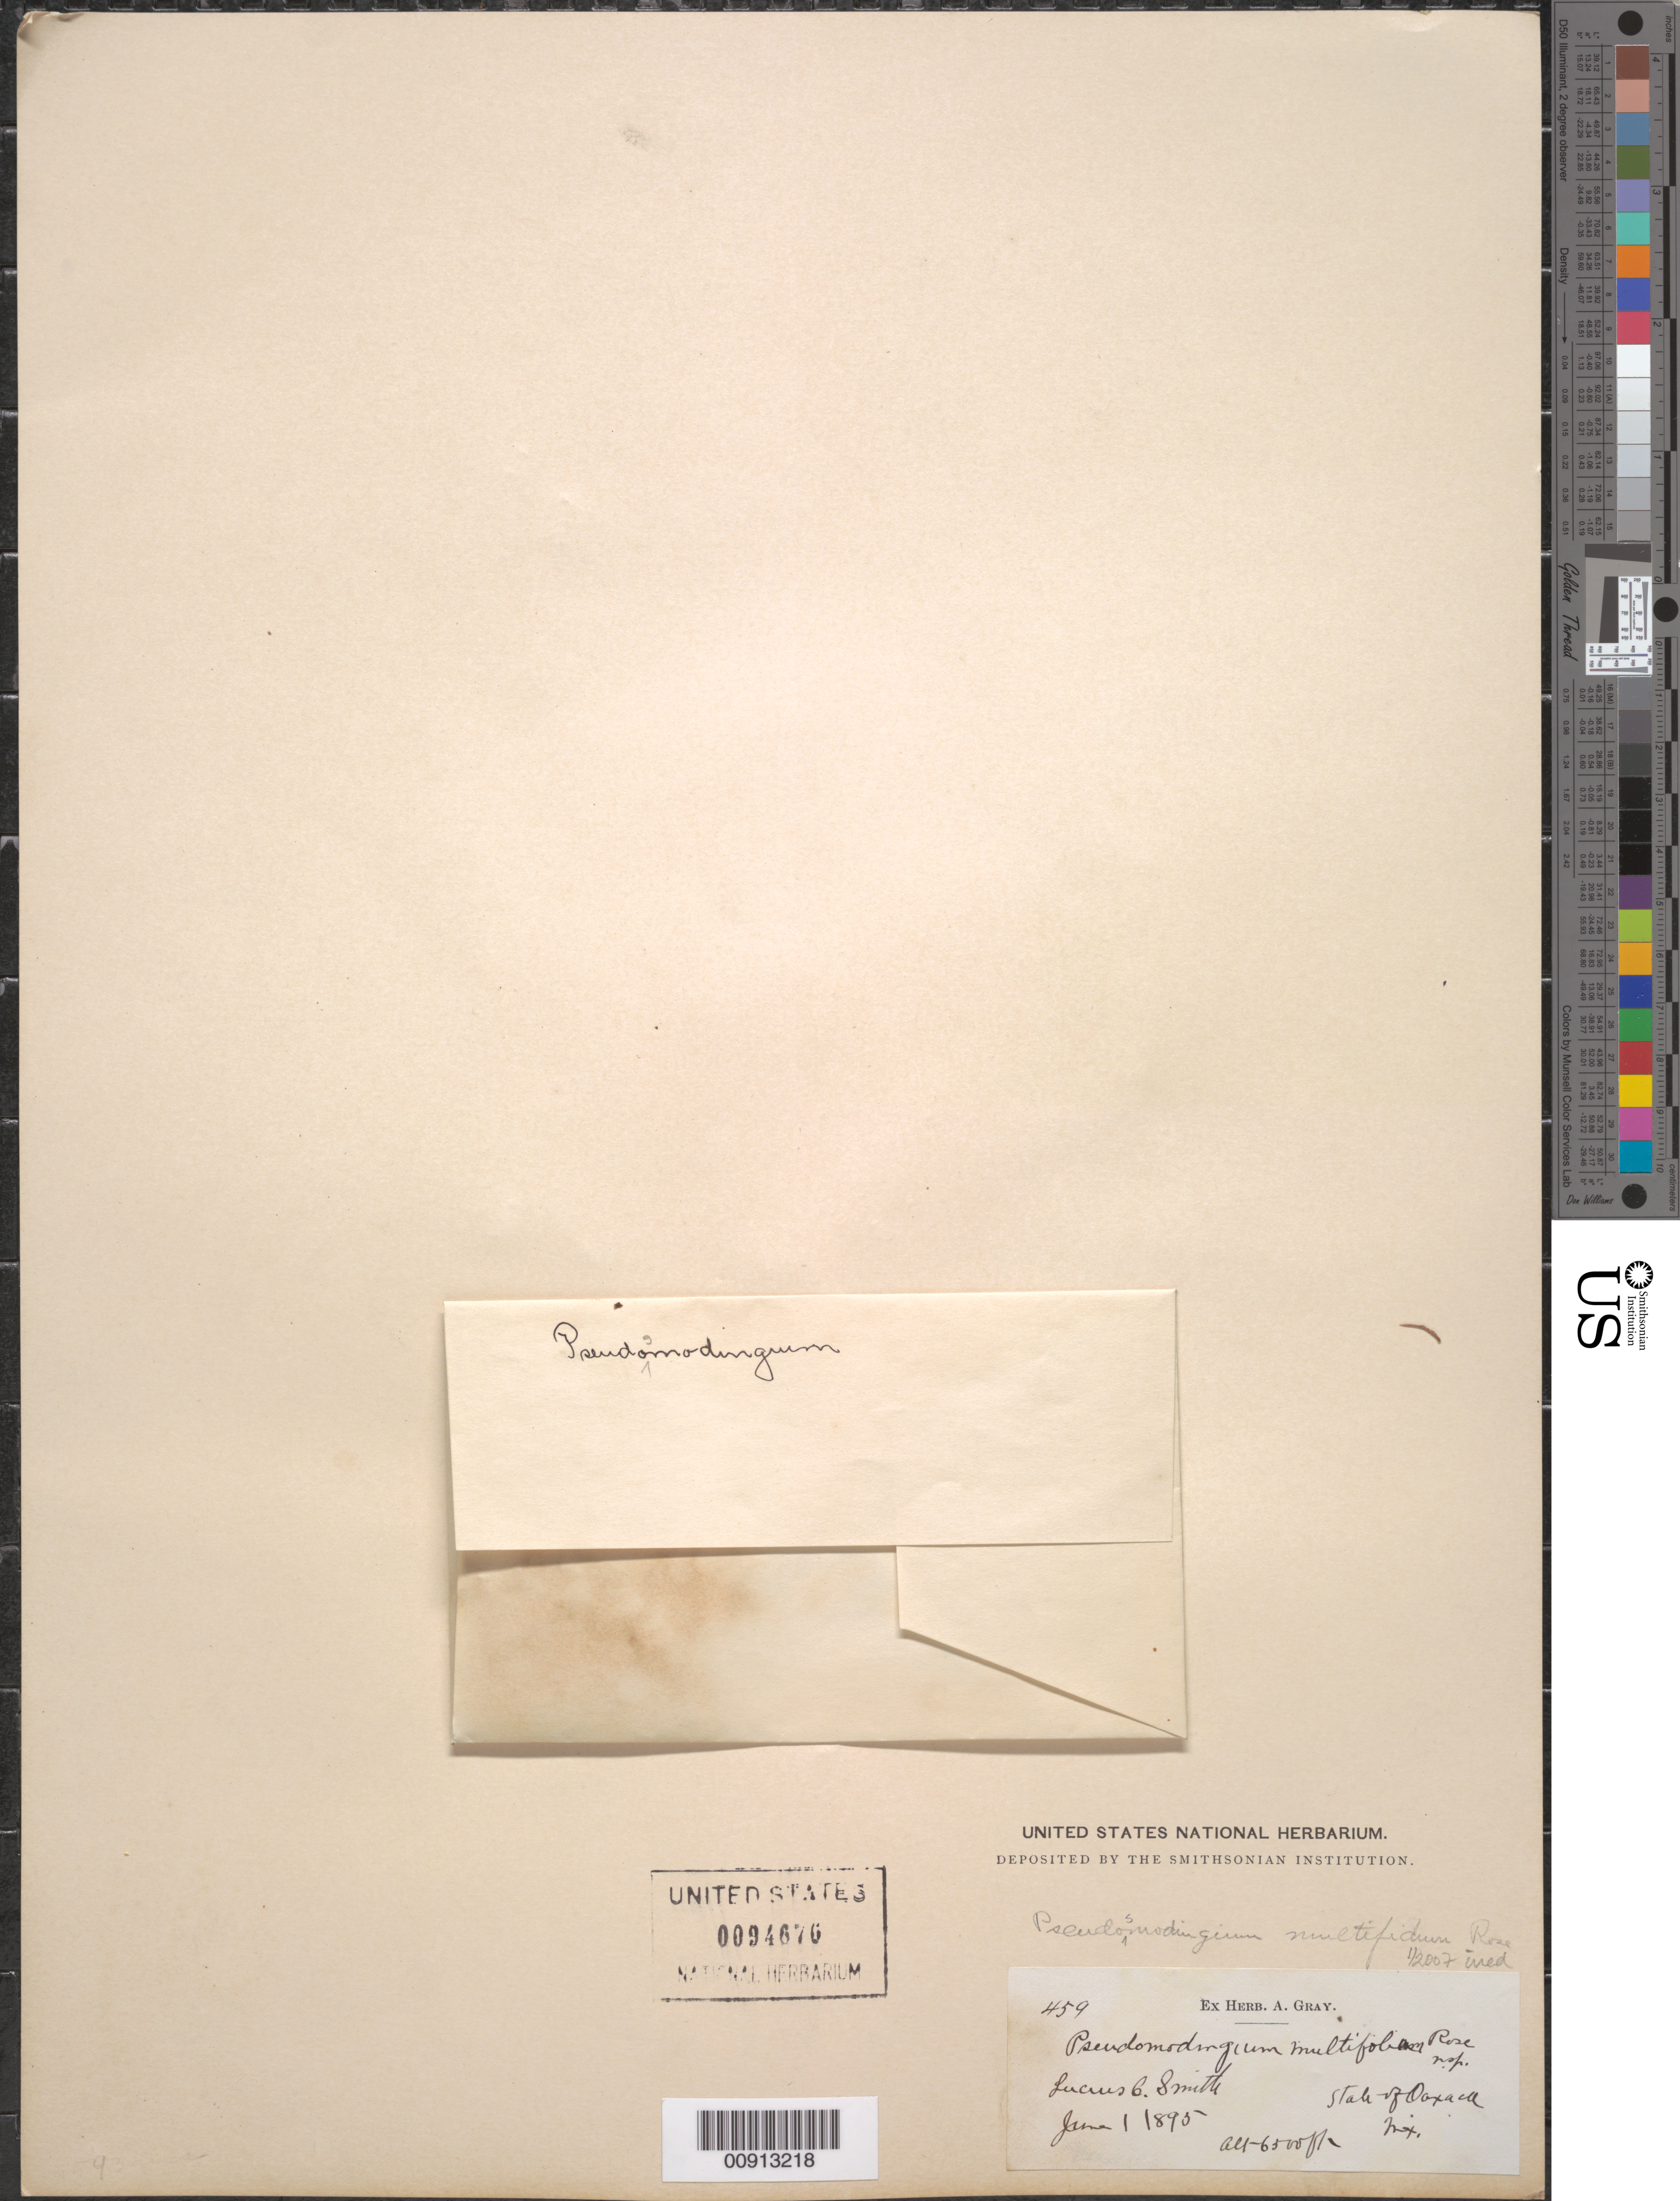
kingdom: Plantae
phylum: Tracheophyta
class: Magnoliopsida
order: Sapindales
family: Anacardiaceae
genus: Pseudosmodingium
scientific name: Pseudosmodingium multifolium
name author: Rose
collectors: L. C. Smith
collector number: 459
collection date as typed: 01 Jun 1895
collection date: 1895-06-01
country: Mexico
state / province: Oaxaca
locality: State of Oaxaca.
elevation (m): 1981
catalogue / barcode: US 94676